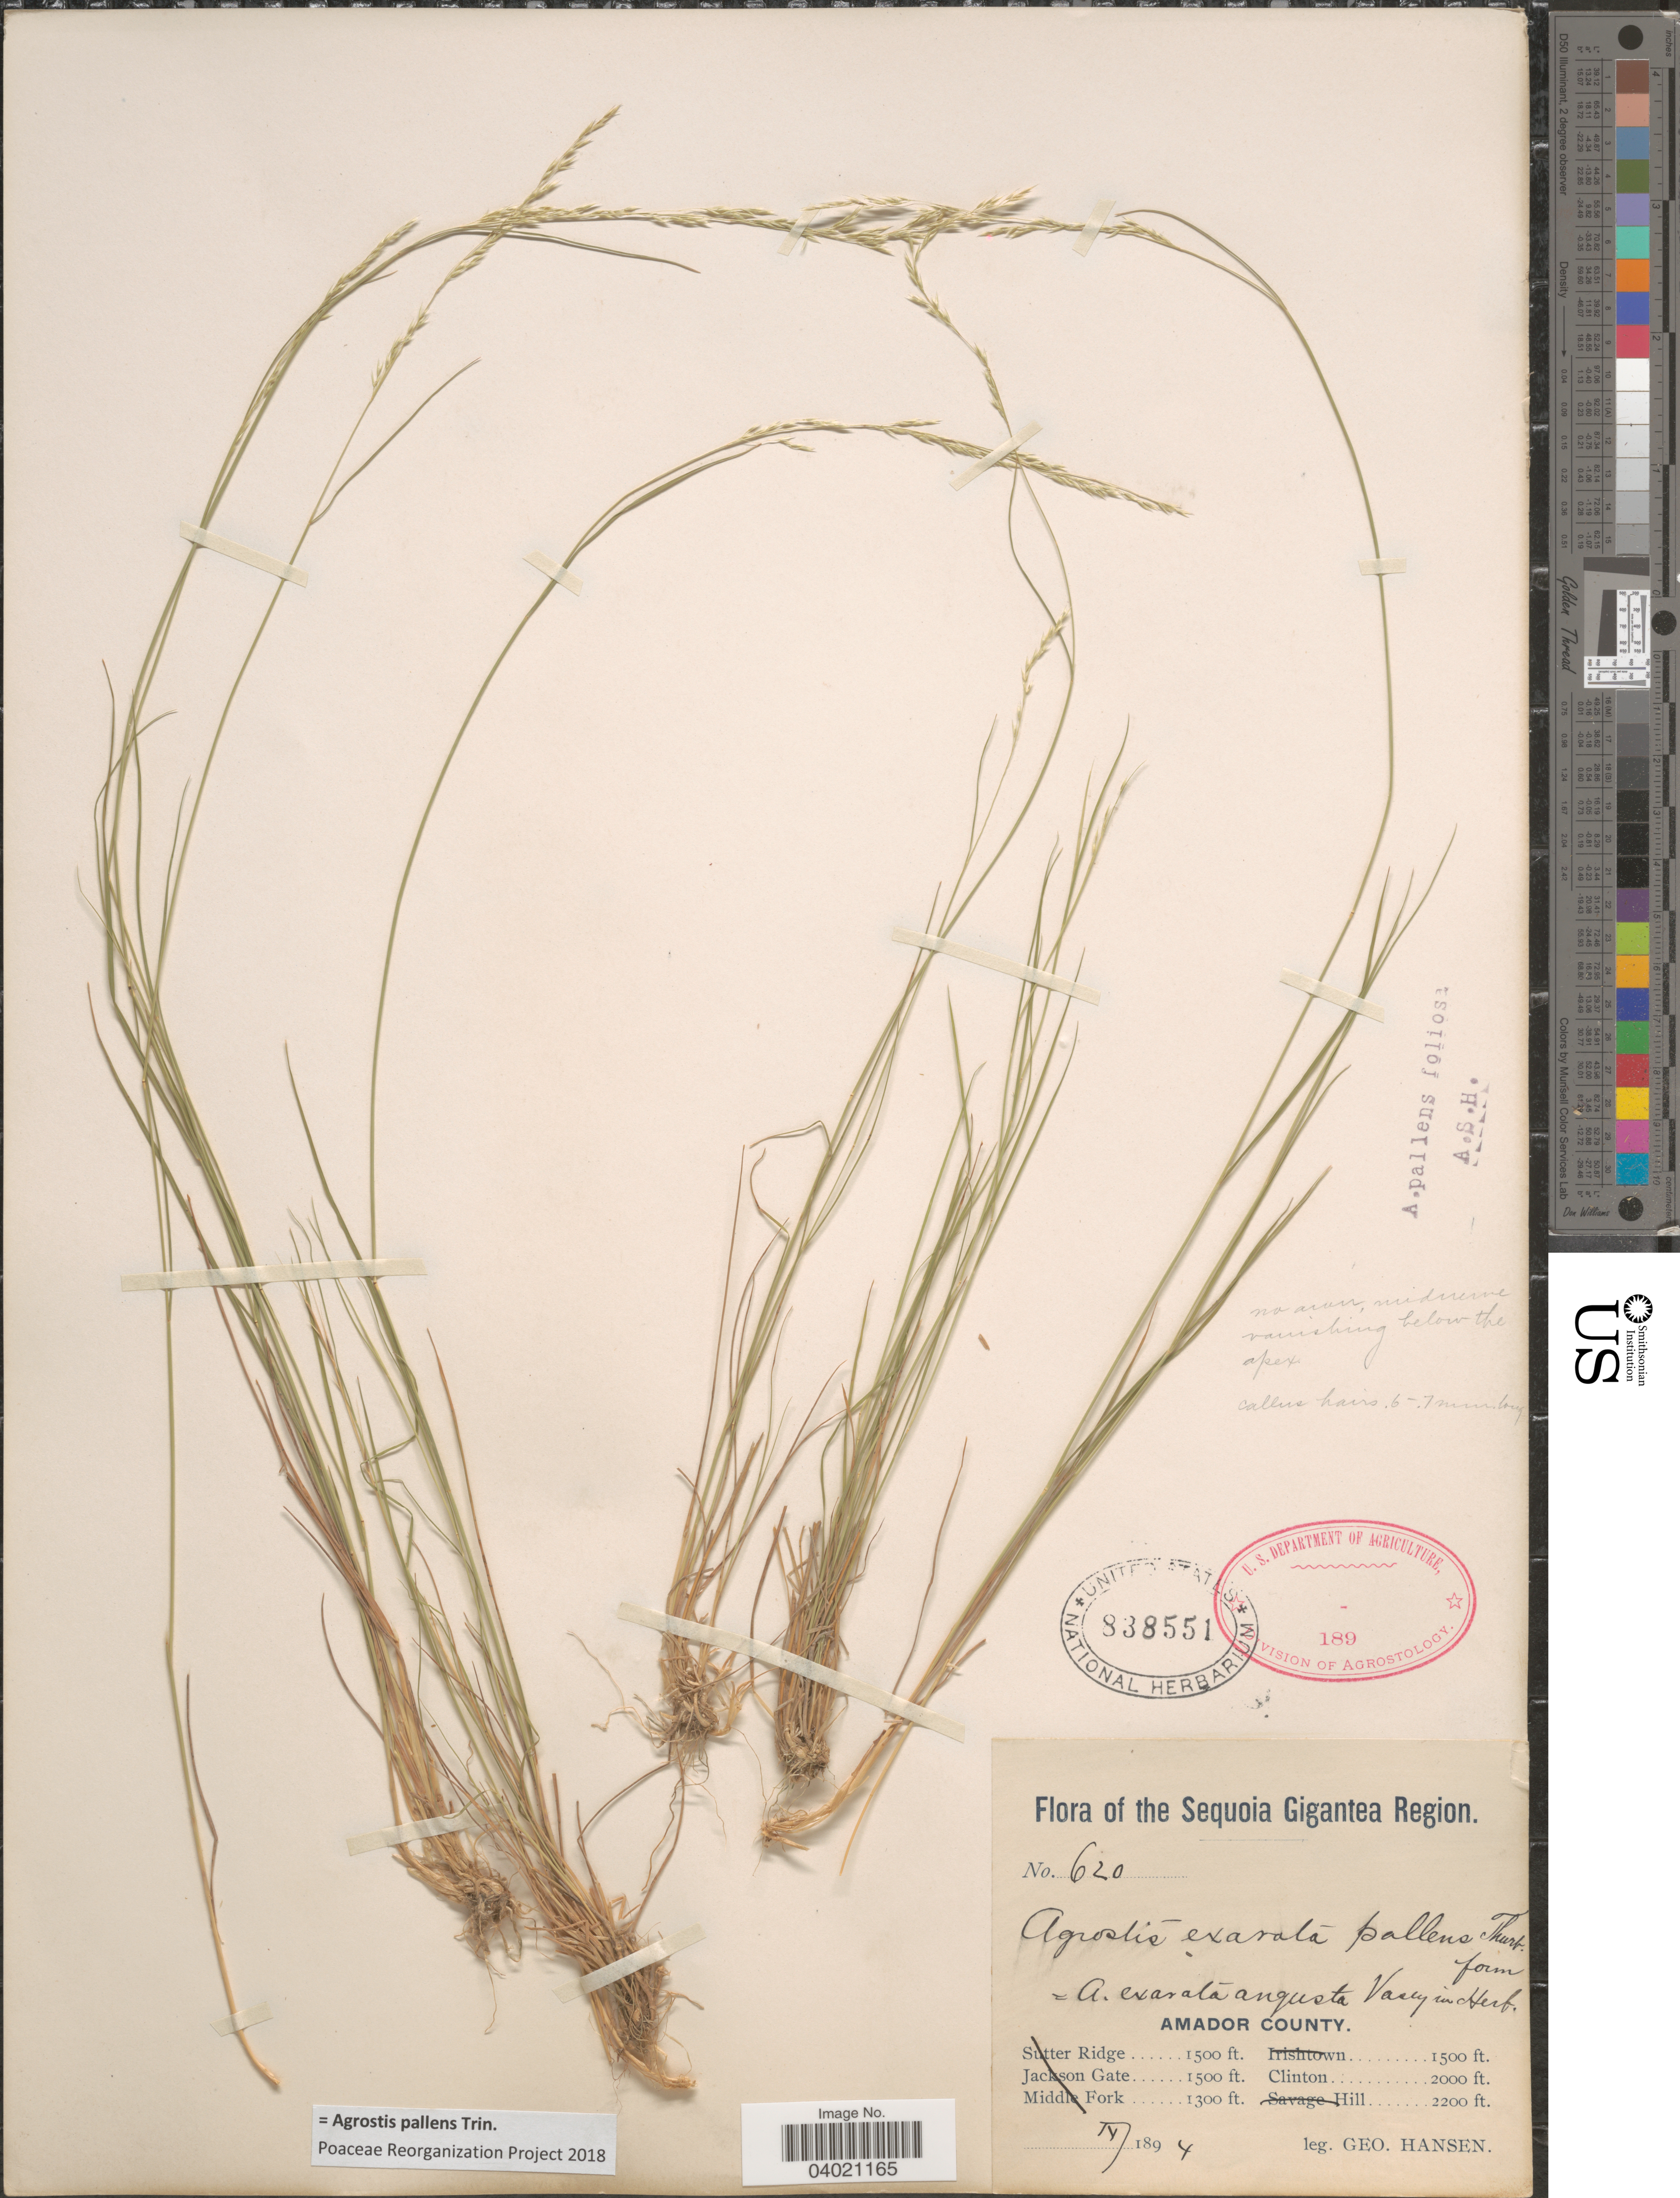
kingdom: Plantae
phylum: Tracheophyta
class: Liliopsida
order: Poales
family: Poaceae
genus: Agrostis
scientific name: Agrostis pallens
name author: Trin.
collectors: G. Hansen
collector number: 620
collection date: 1894-04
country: United States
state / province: California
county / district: Amador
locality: The Sequoia Gigantea Region. Amador County. Clinton.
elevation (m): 610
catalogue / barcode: US 838551